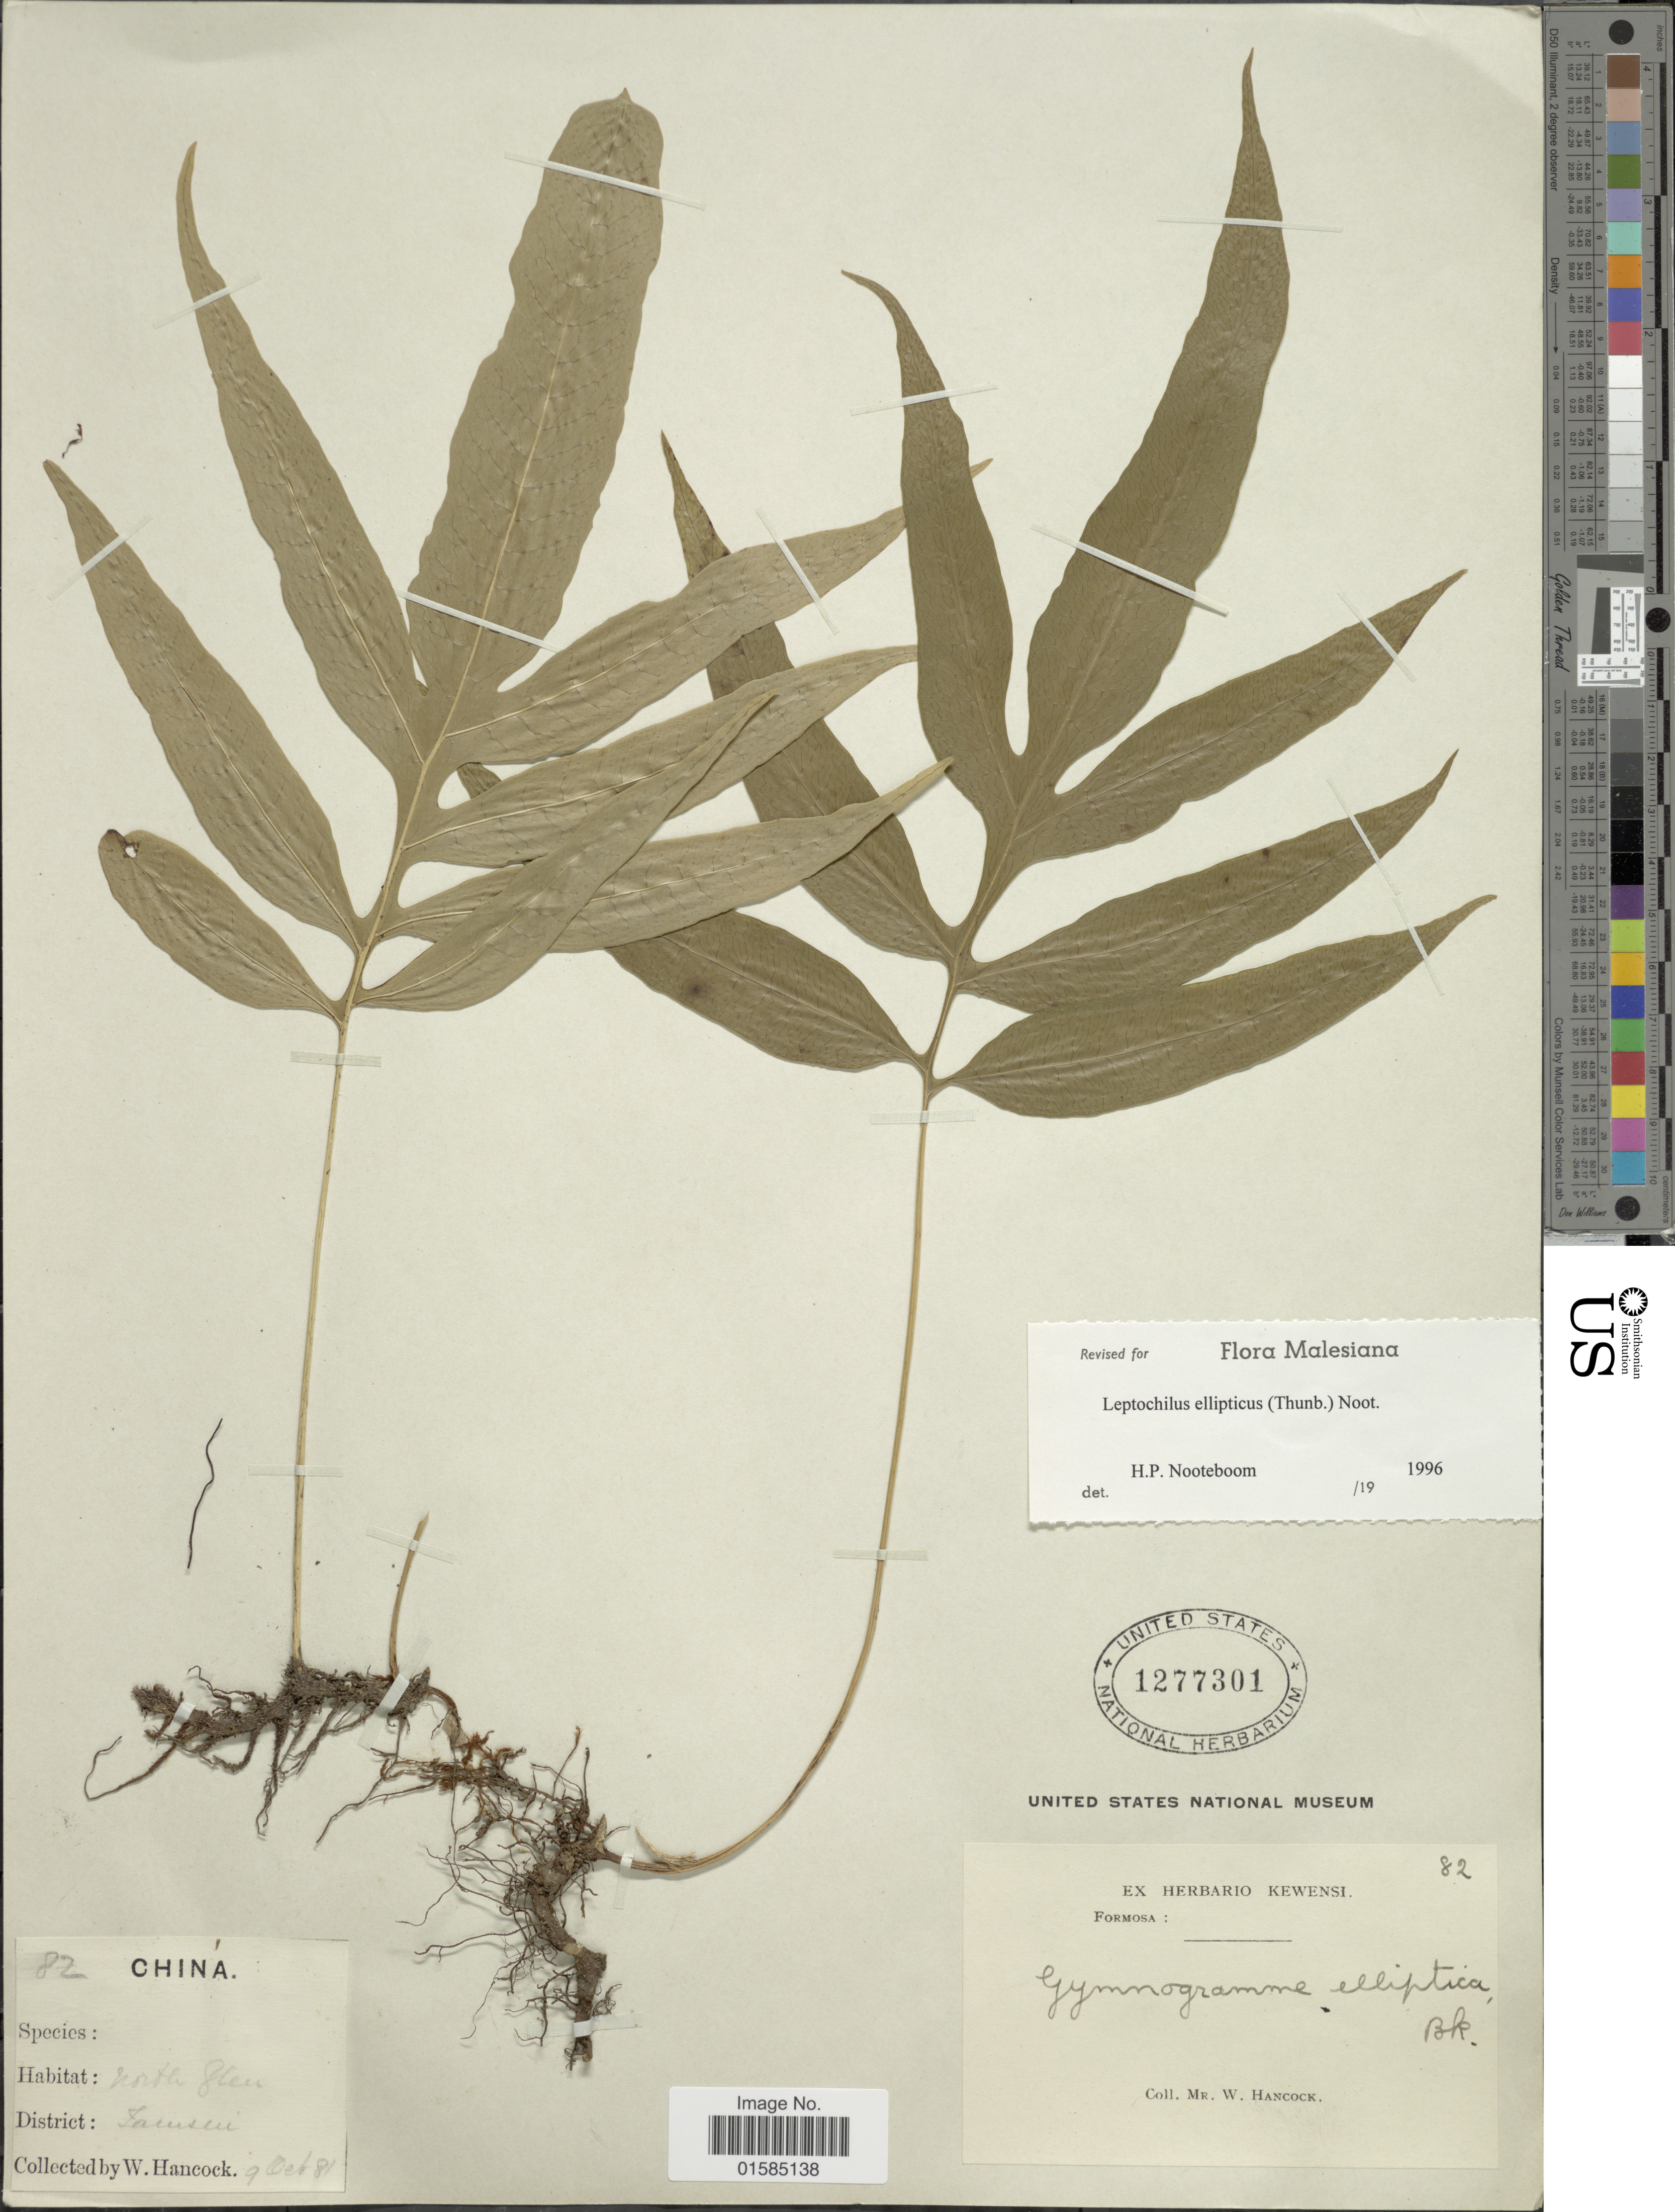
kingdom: Plantae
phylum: Tracheophyta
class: Polypodiopsida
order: Polypodiales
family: Polypodiaceae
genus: Leptochilus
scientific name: Leptochilus ellipticus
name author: (Thunb.) Noot.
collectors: W. Hancock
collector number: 82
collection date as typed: Transcribed d/m/y: 9/10/81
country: China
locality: China, Jamsui [interpreted]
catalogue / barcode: US 1277301